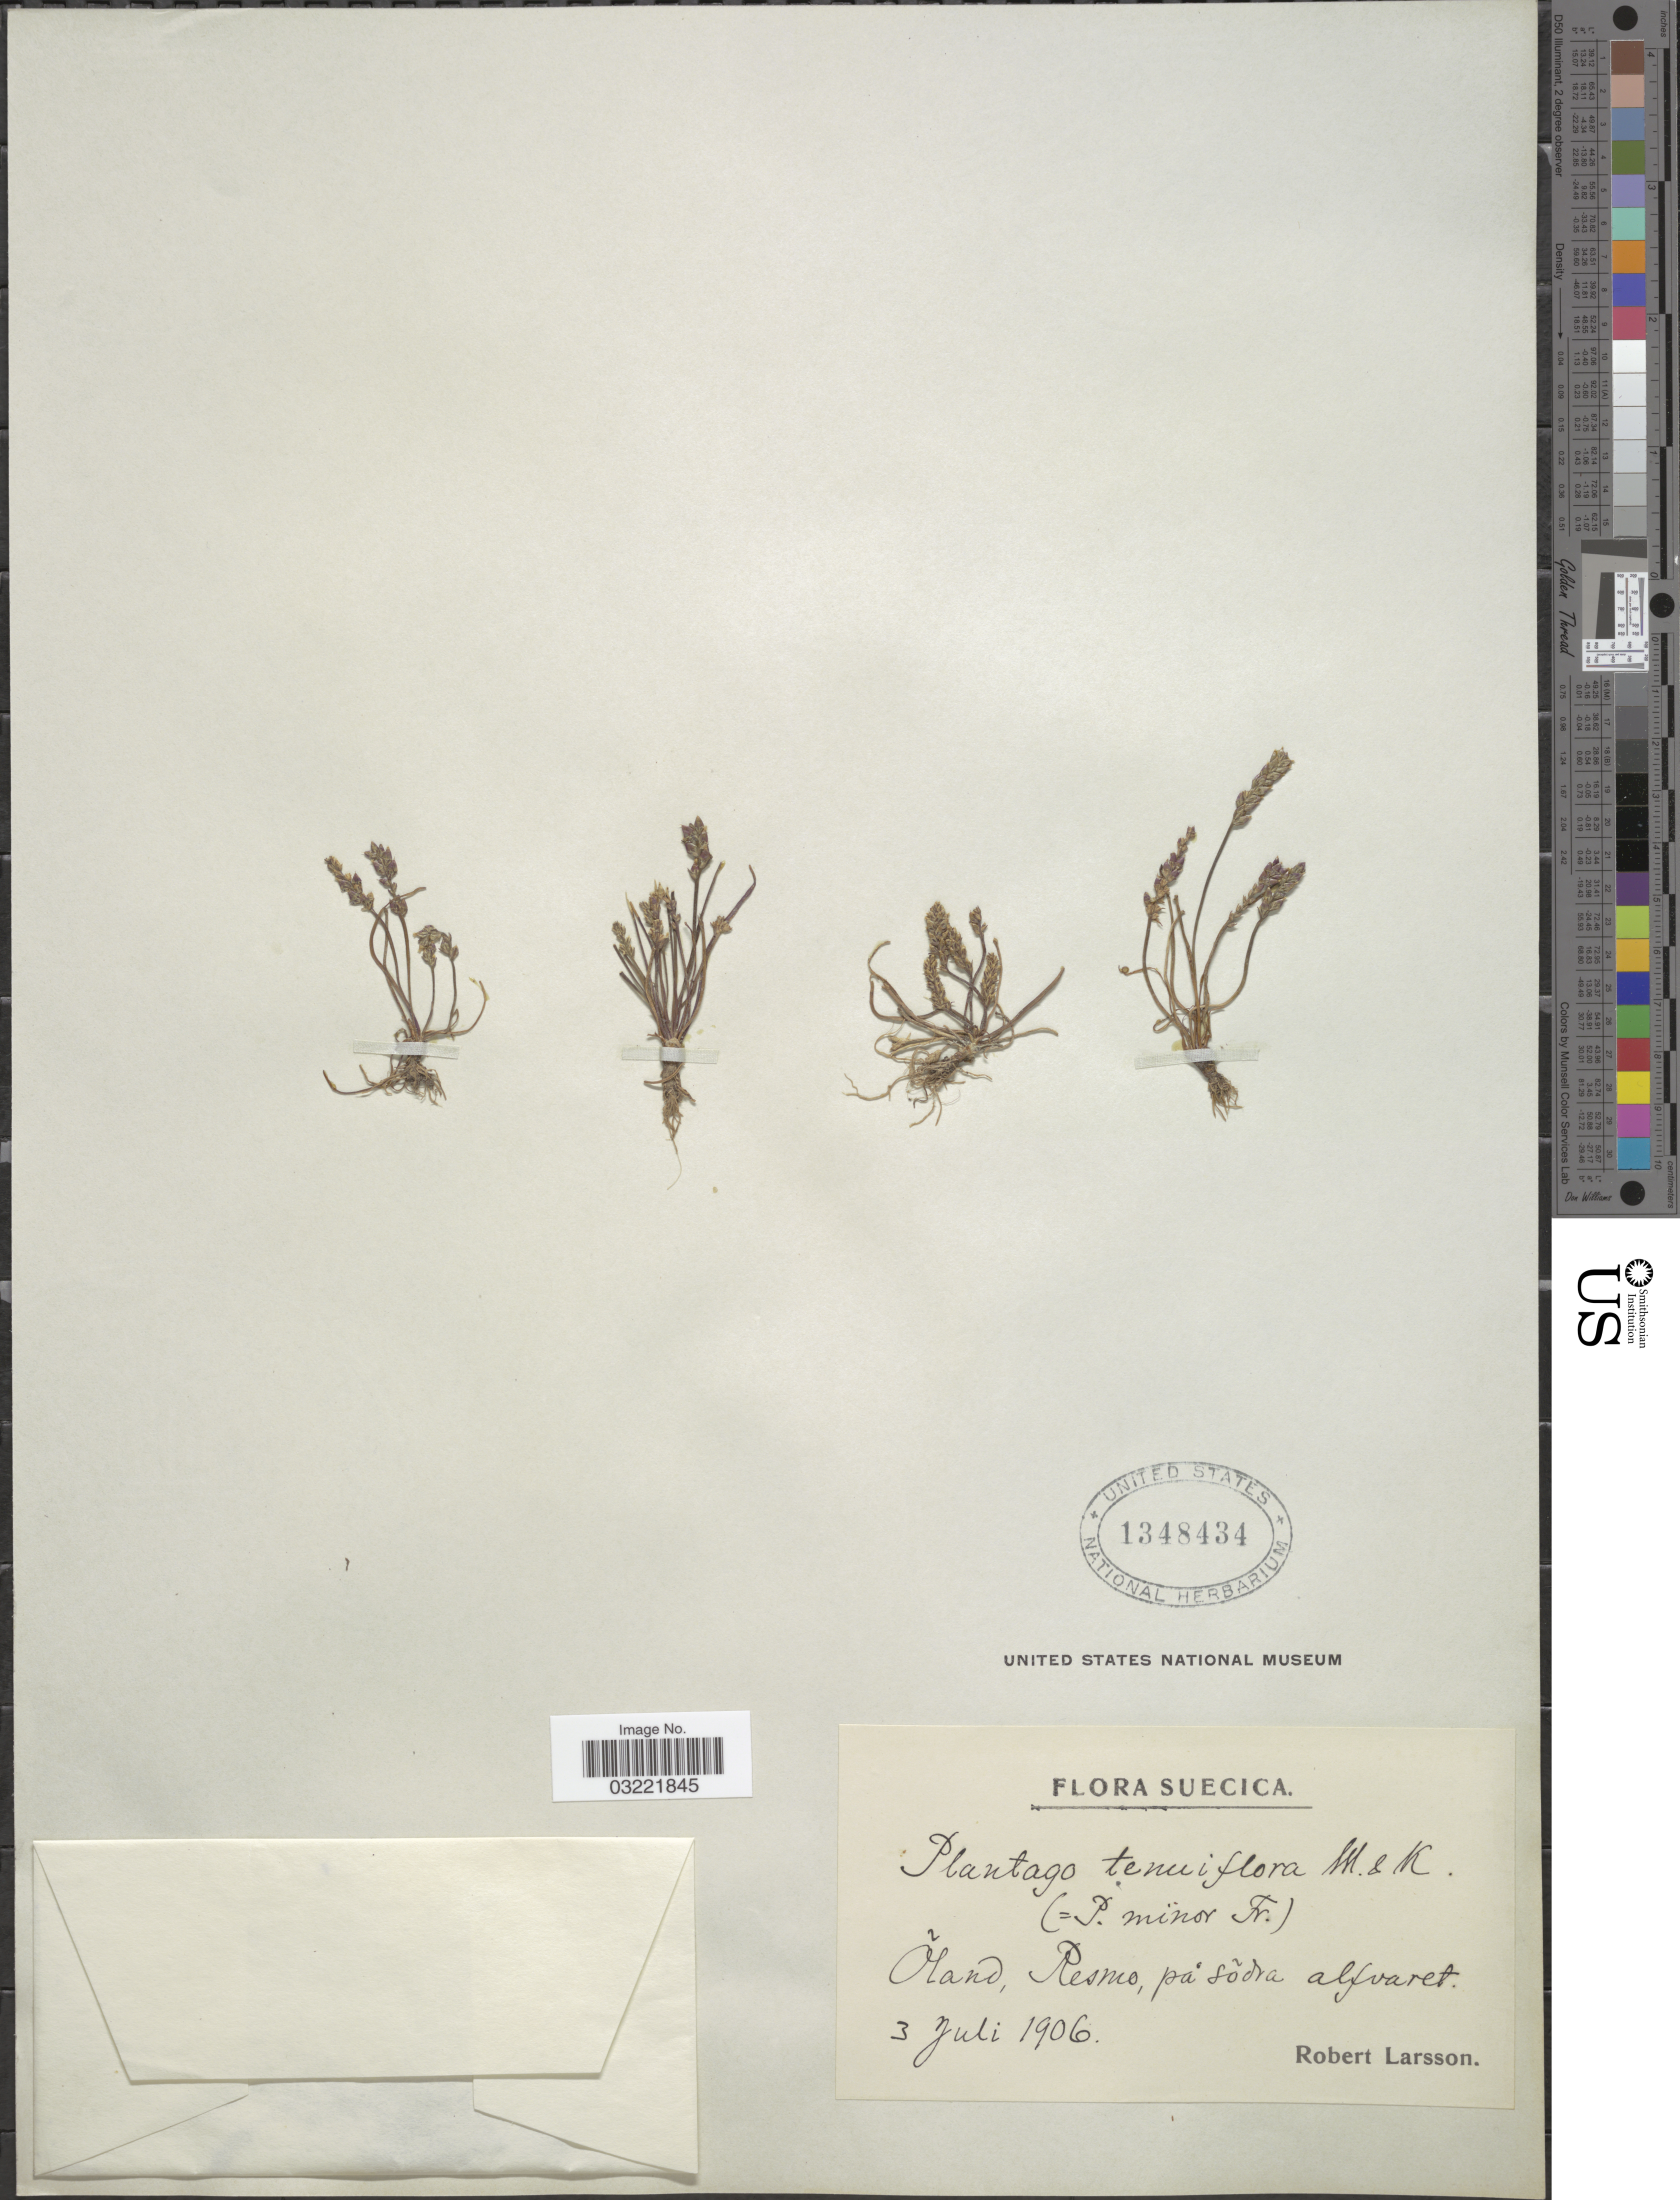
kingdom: Plantae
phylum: Tracheophyta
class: Magnoliopsida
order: Lamiales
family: Plantaginaceae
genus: Plantago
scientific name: Plantago tenuiflora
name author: Waldst. & Kit.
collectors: R. Larsson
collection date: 1906-07-03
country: Sweden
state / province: Kalmar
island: Oland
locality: Suecica. Õland, Resmo på sõdra alfvaret.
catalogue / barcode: US 1348434